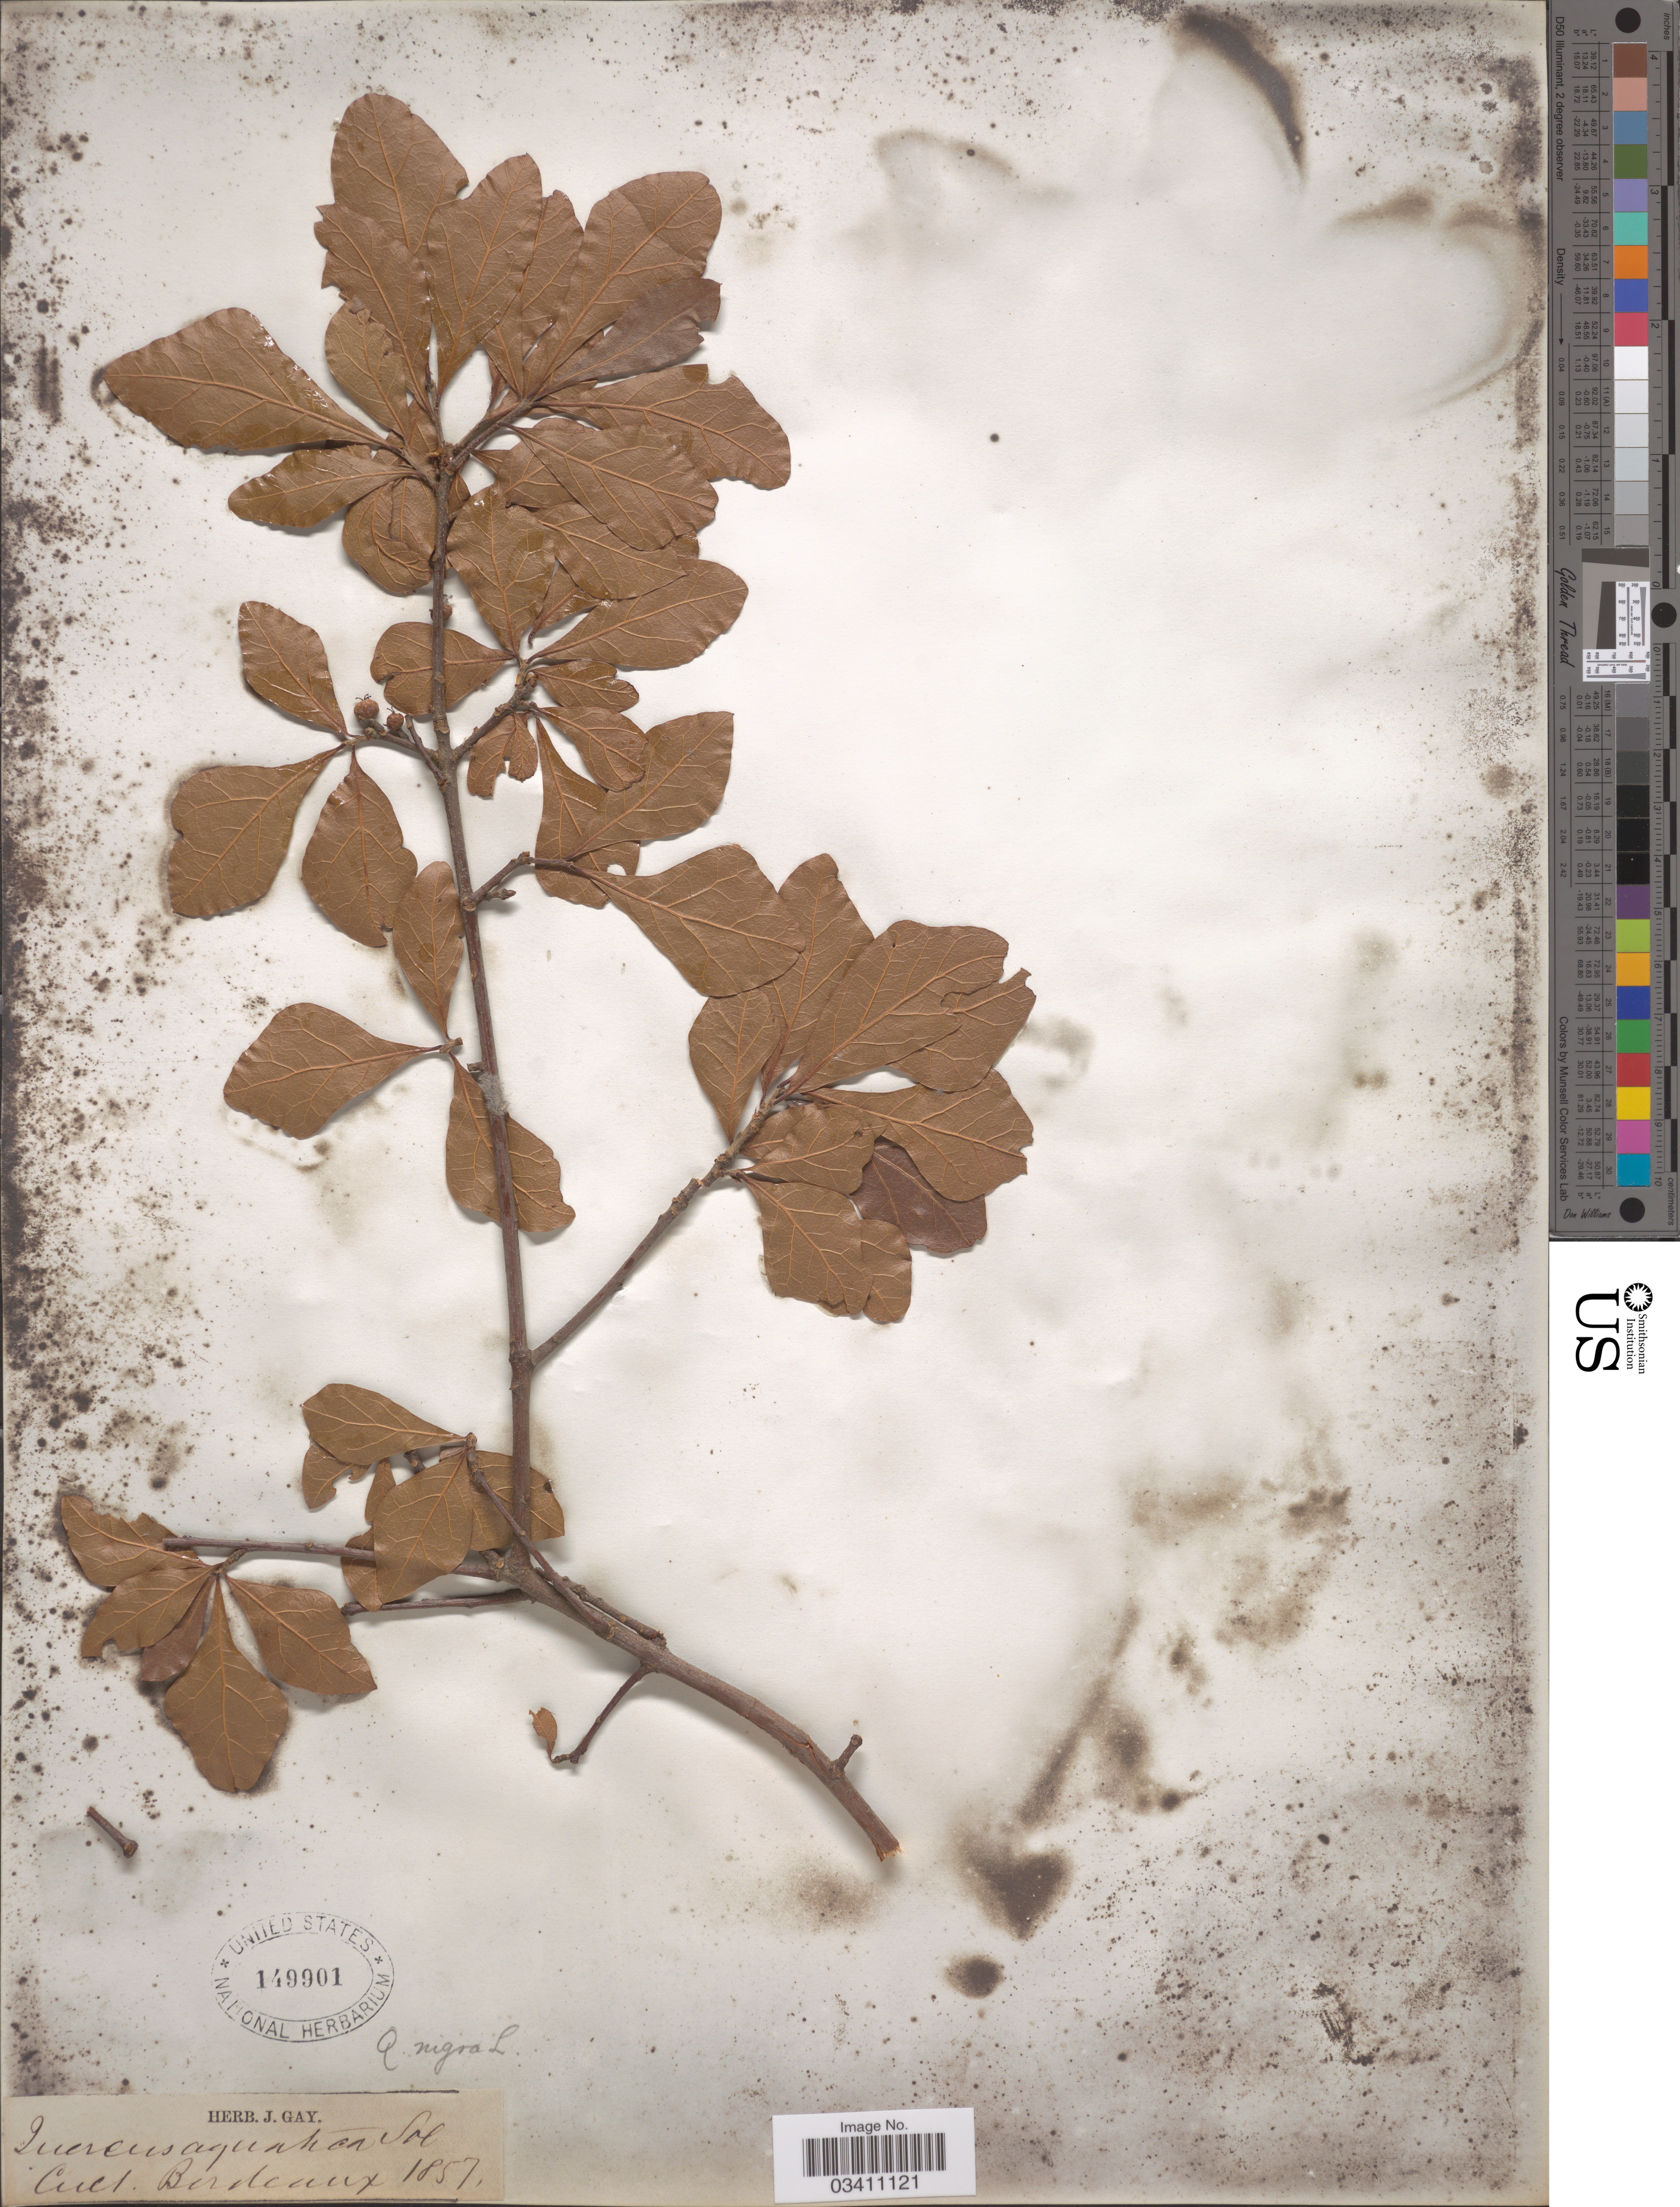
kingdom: Plantae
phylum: Tracheophyta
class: Magnoliopsida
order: Fagales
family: Fagaceae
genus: Quercus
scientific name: Quercus nigra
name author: L.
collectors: ex herb. J. Gay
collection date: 1857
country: France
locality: Bordeaux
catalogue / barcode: US 149901